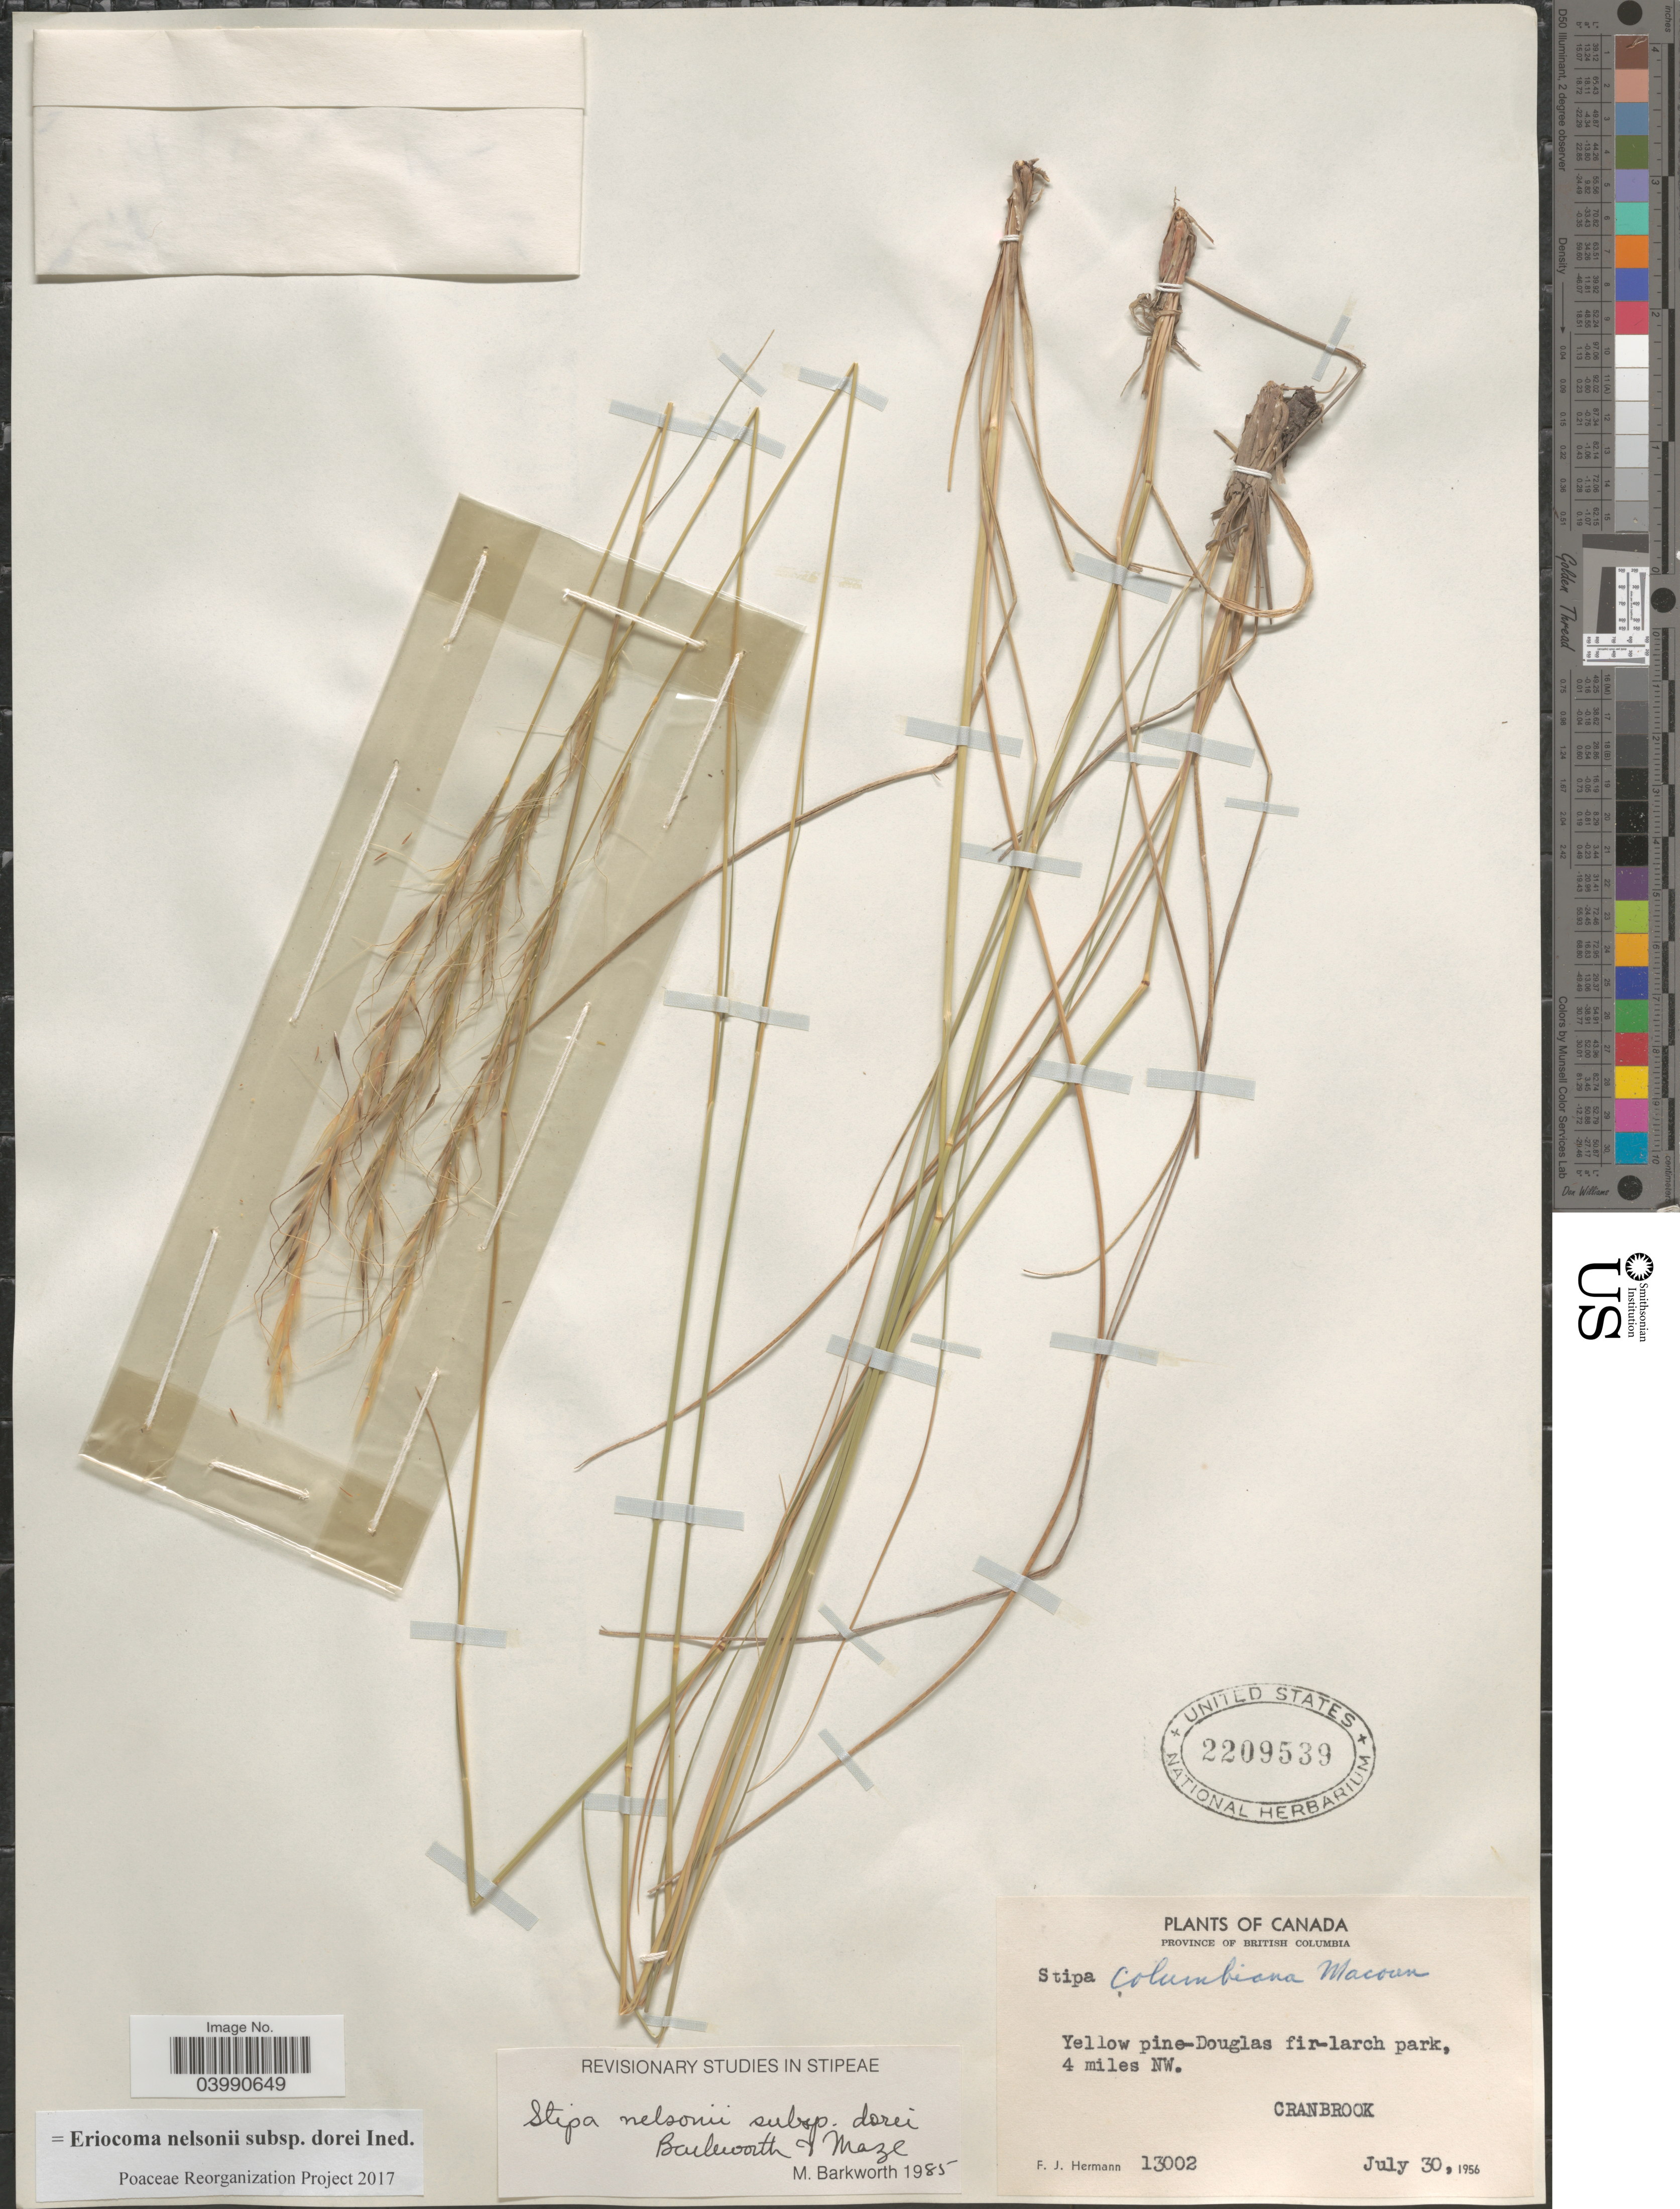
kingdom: Plantae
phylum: Tracheophyta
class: Liliopsida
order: Poales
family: Poaceae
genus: Eriocoma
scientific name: Eriocoma nelsonii subsp. dorei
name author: (Barkworth & J. Maze) Romasch.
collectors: F. J. Hermann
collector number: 13002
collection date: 1956-07-30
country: Canada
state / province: British Columbia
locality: Yellow pine-Douglas fir-larch park, 4 miles NW. Cranbrook.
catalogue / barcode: US 2209539